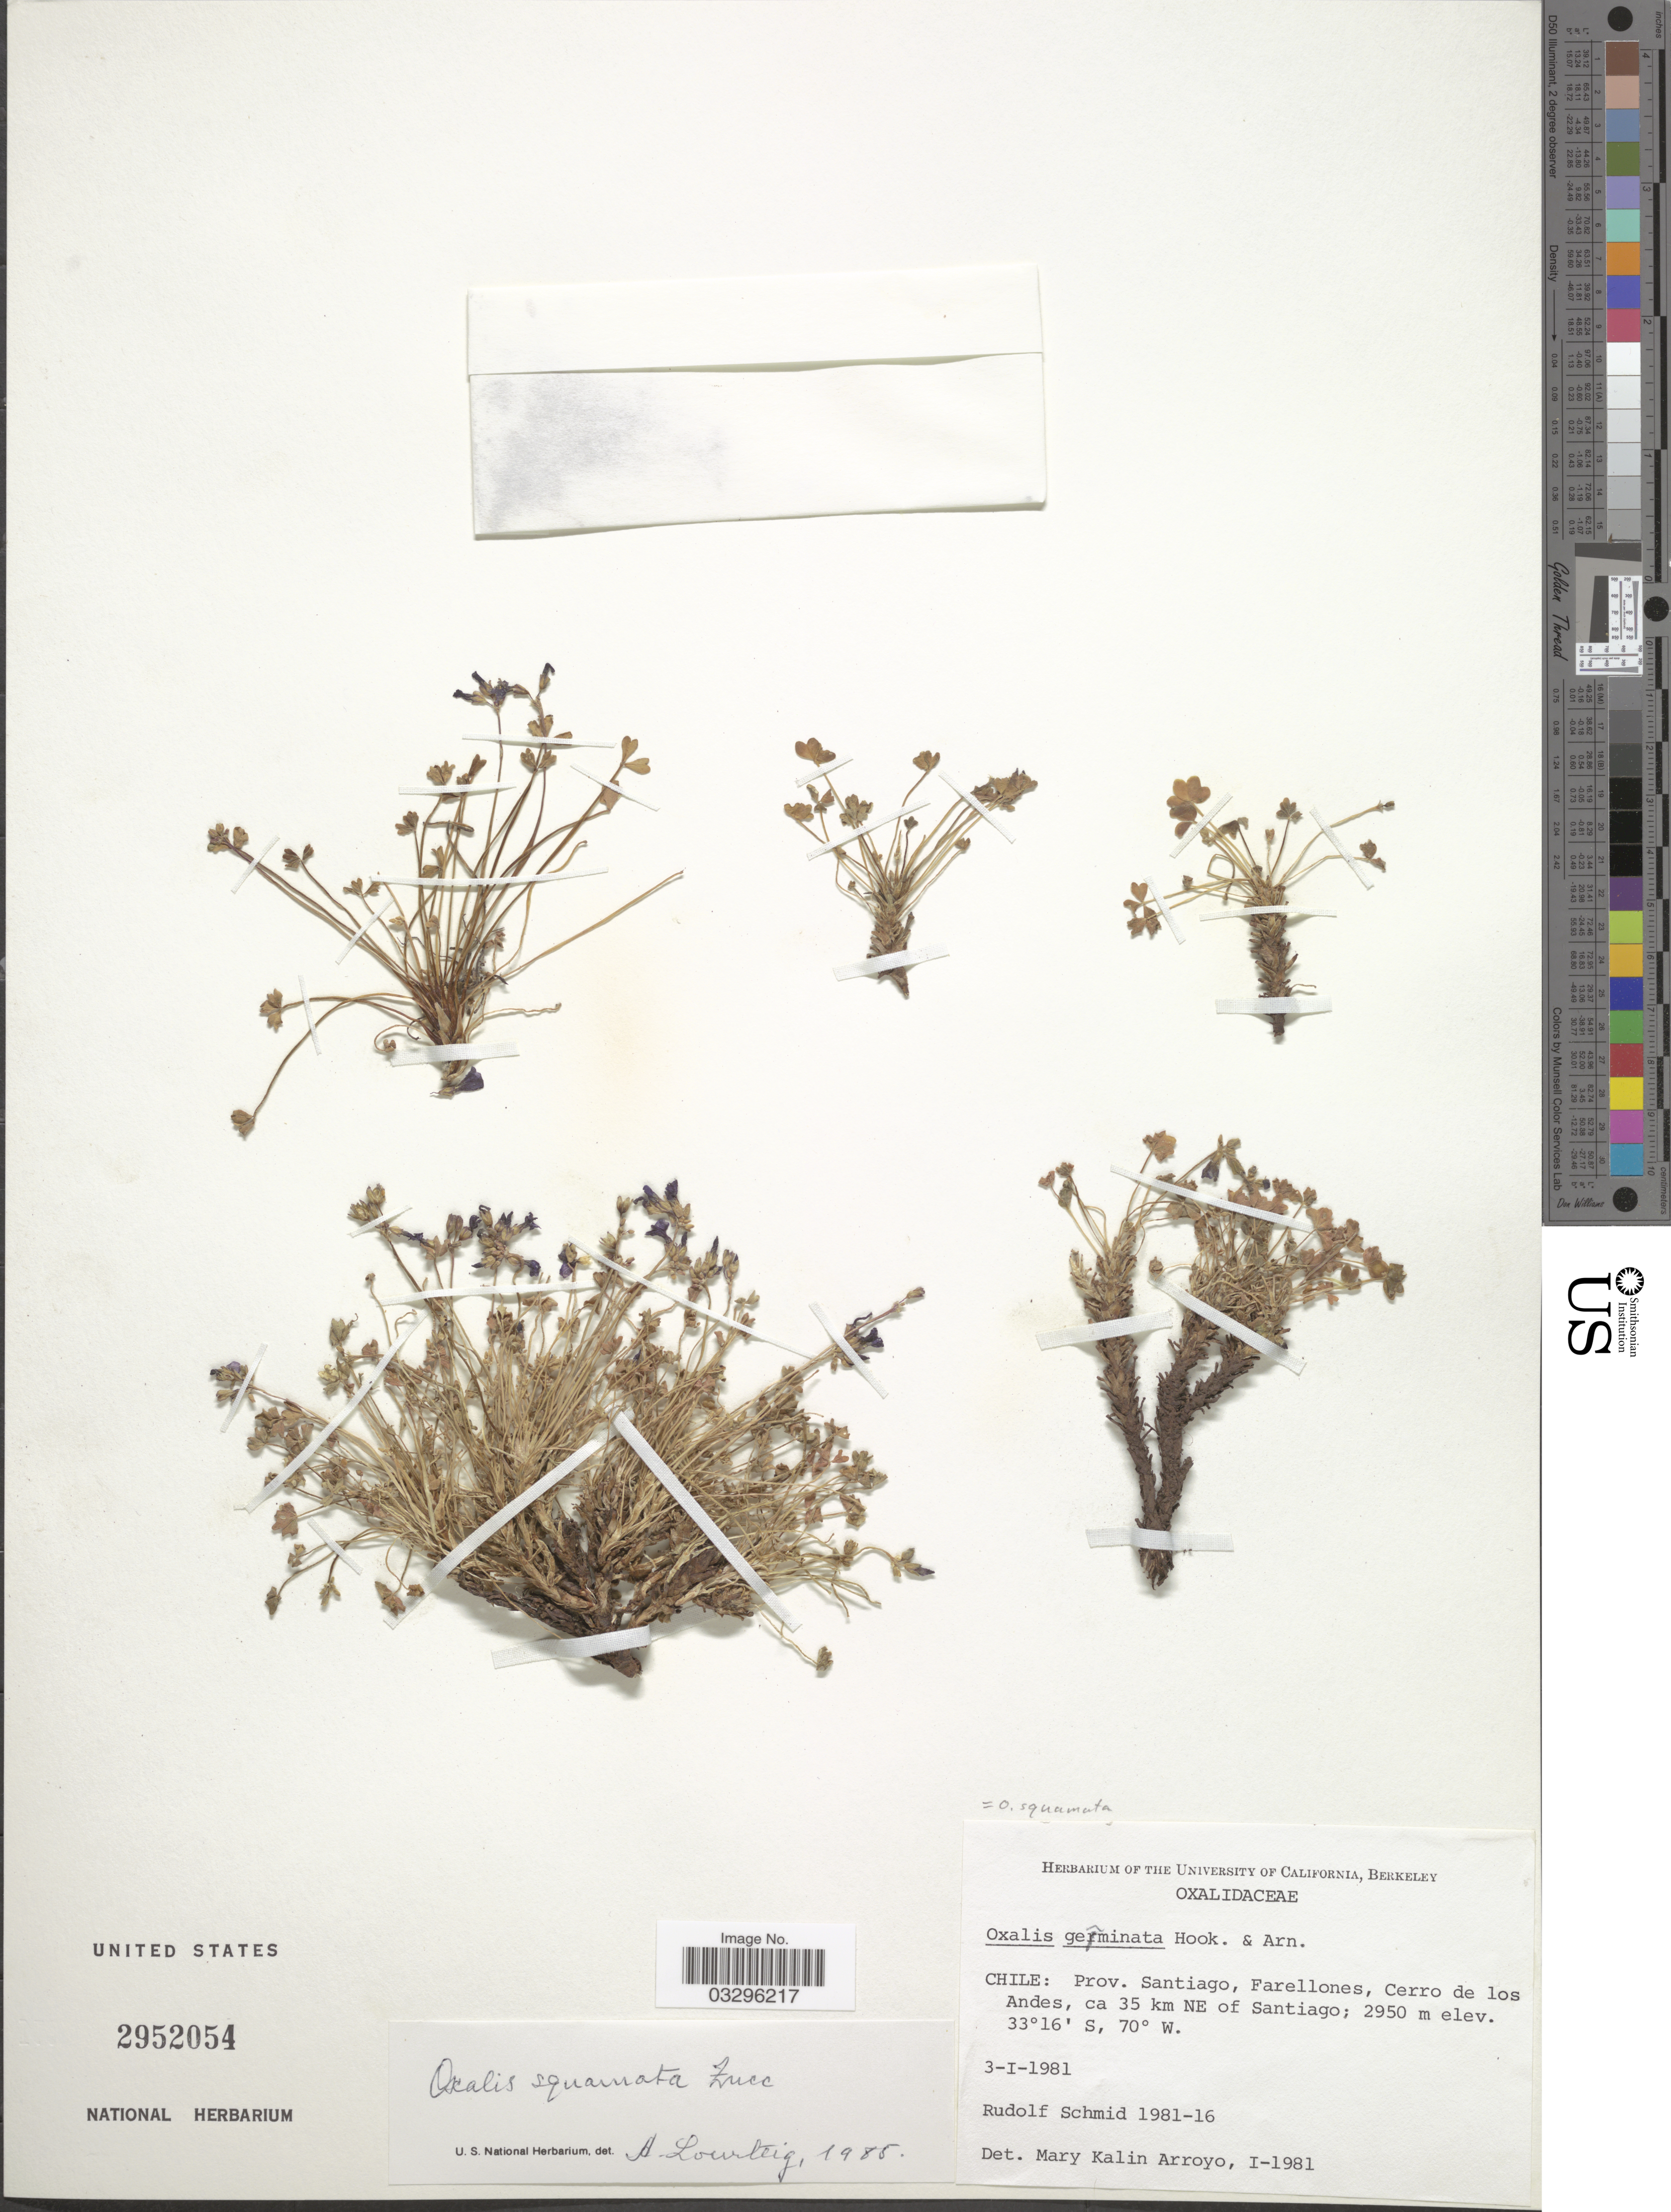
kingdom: Plantae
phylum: Tracheophyta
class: Magnoliopsida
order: Oxalidales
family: Oxalidaceae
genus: Oxalis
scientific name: Oxalis squamata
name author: Zucc.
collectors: R. Schmid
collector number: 1981-16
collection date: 1981-01-03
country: Chile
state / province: Región Metropolitana (RM)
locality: Prov. Santiago, Farellones, Cerro de los Andes, ca 35 km NE of Santiago.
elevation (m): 2950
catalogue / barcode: US 2952054